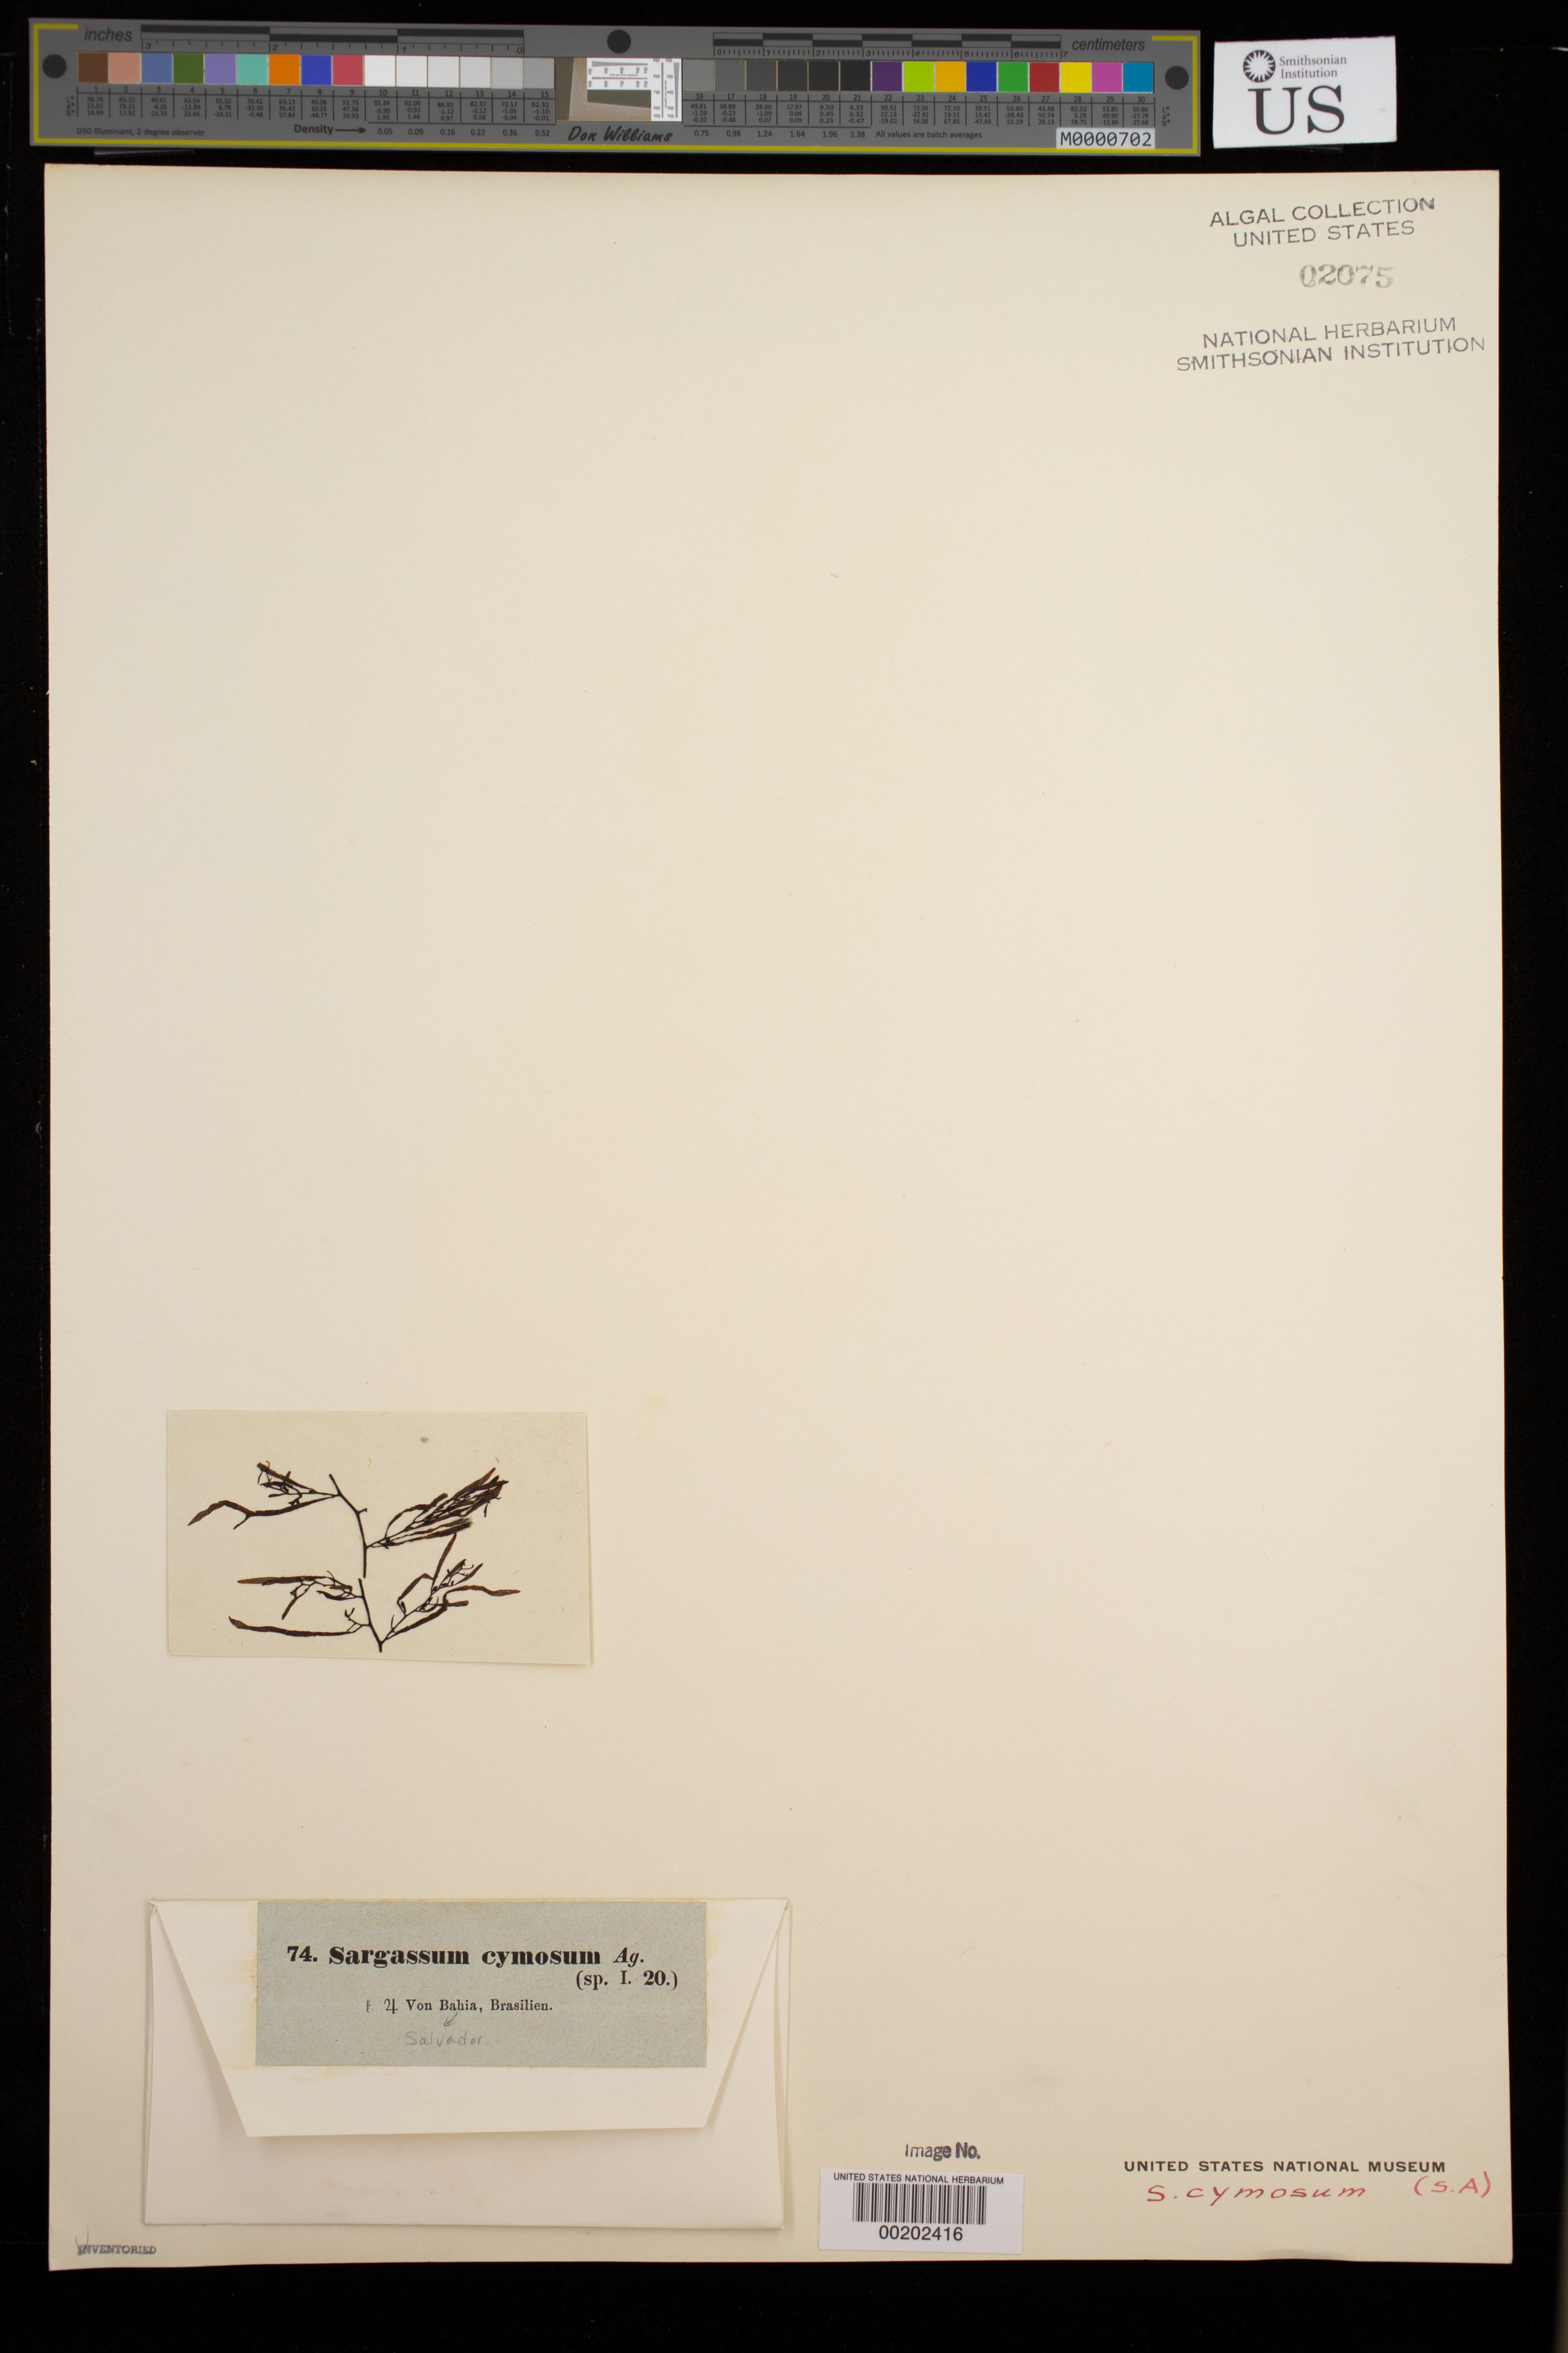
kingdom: Chromista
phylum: Ochrophyta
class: Phaeophyceae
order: Fucales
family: Sargassaceae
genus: Sargassum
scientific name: Sargassum cymosum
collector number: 74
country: Brazil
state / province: Bahia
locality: Salvador (bahia)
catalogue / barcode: US 2075